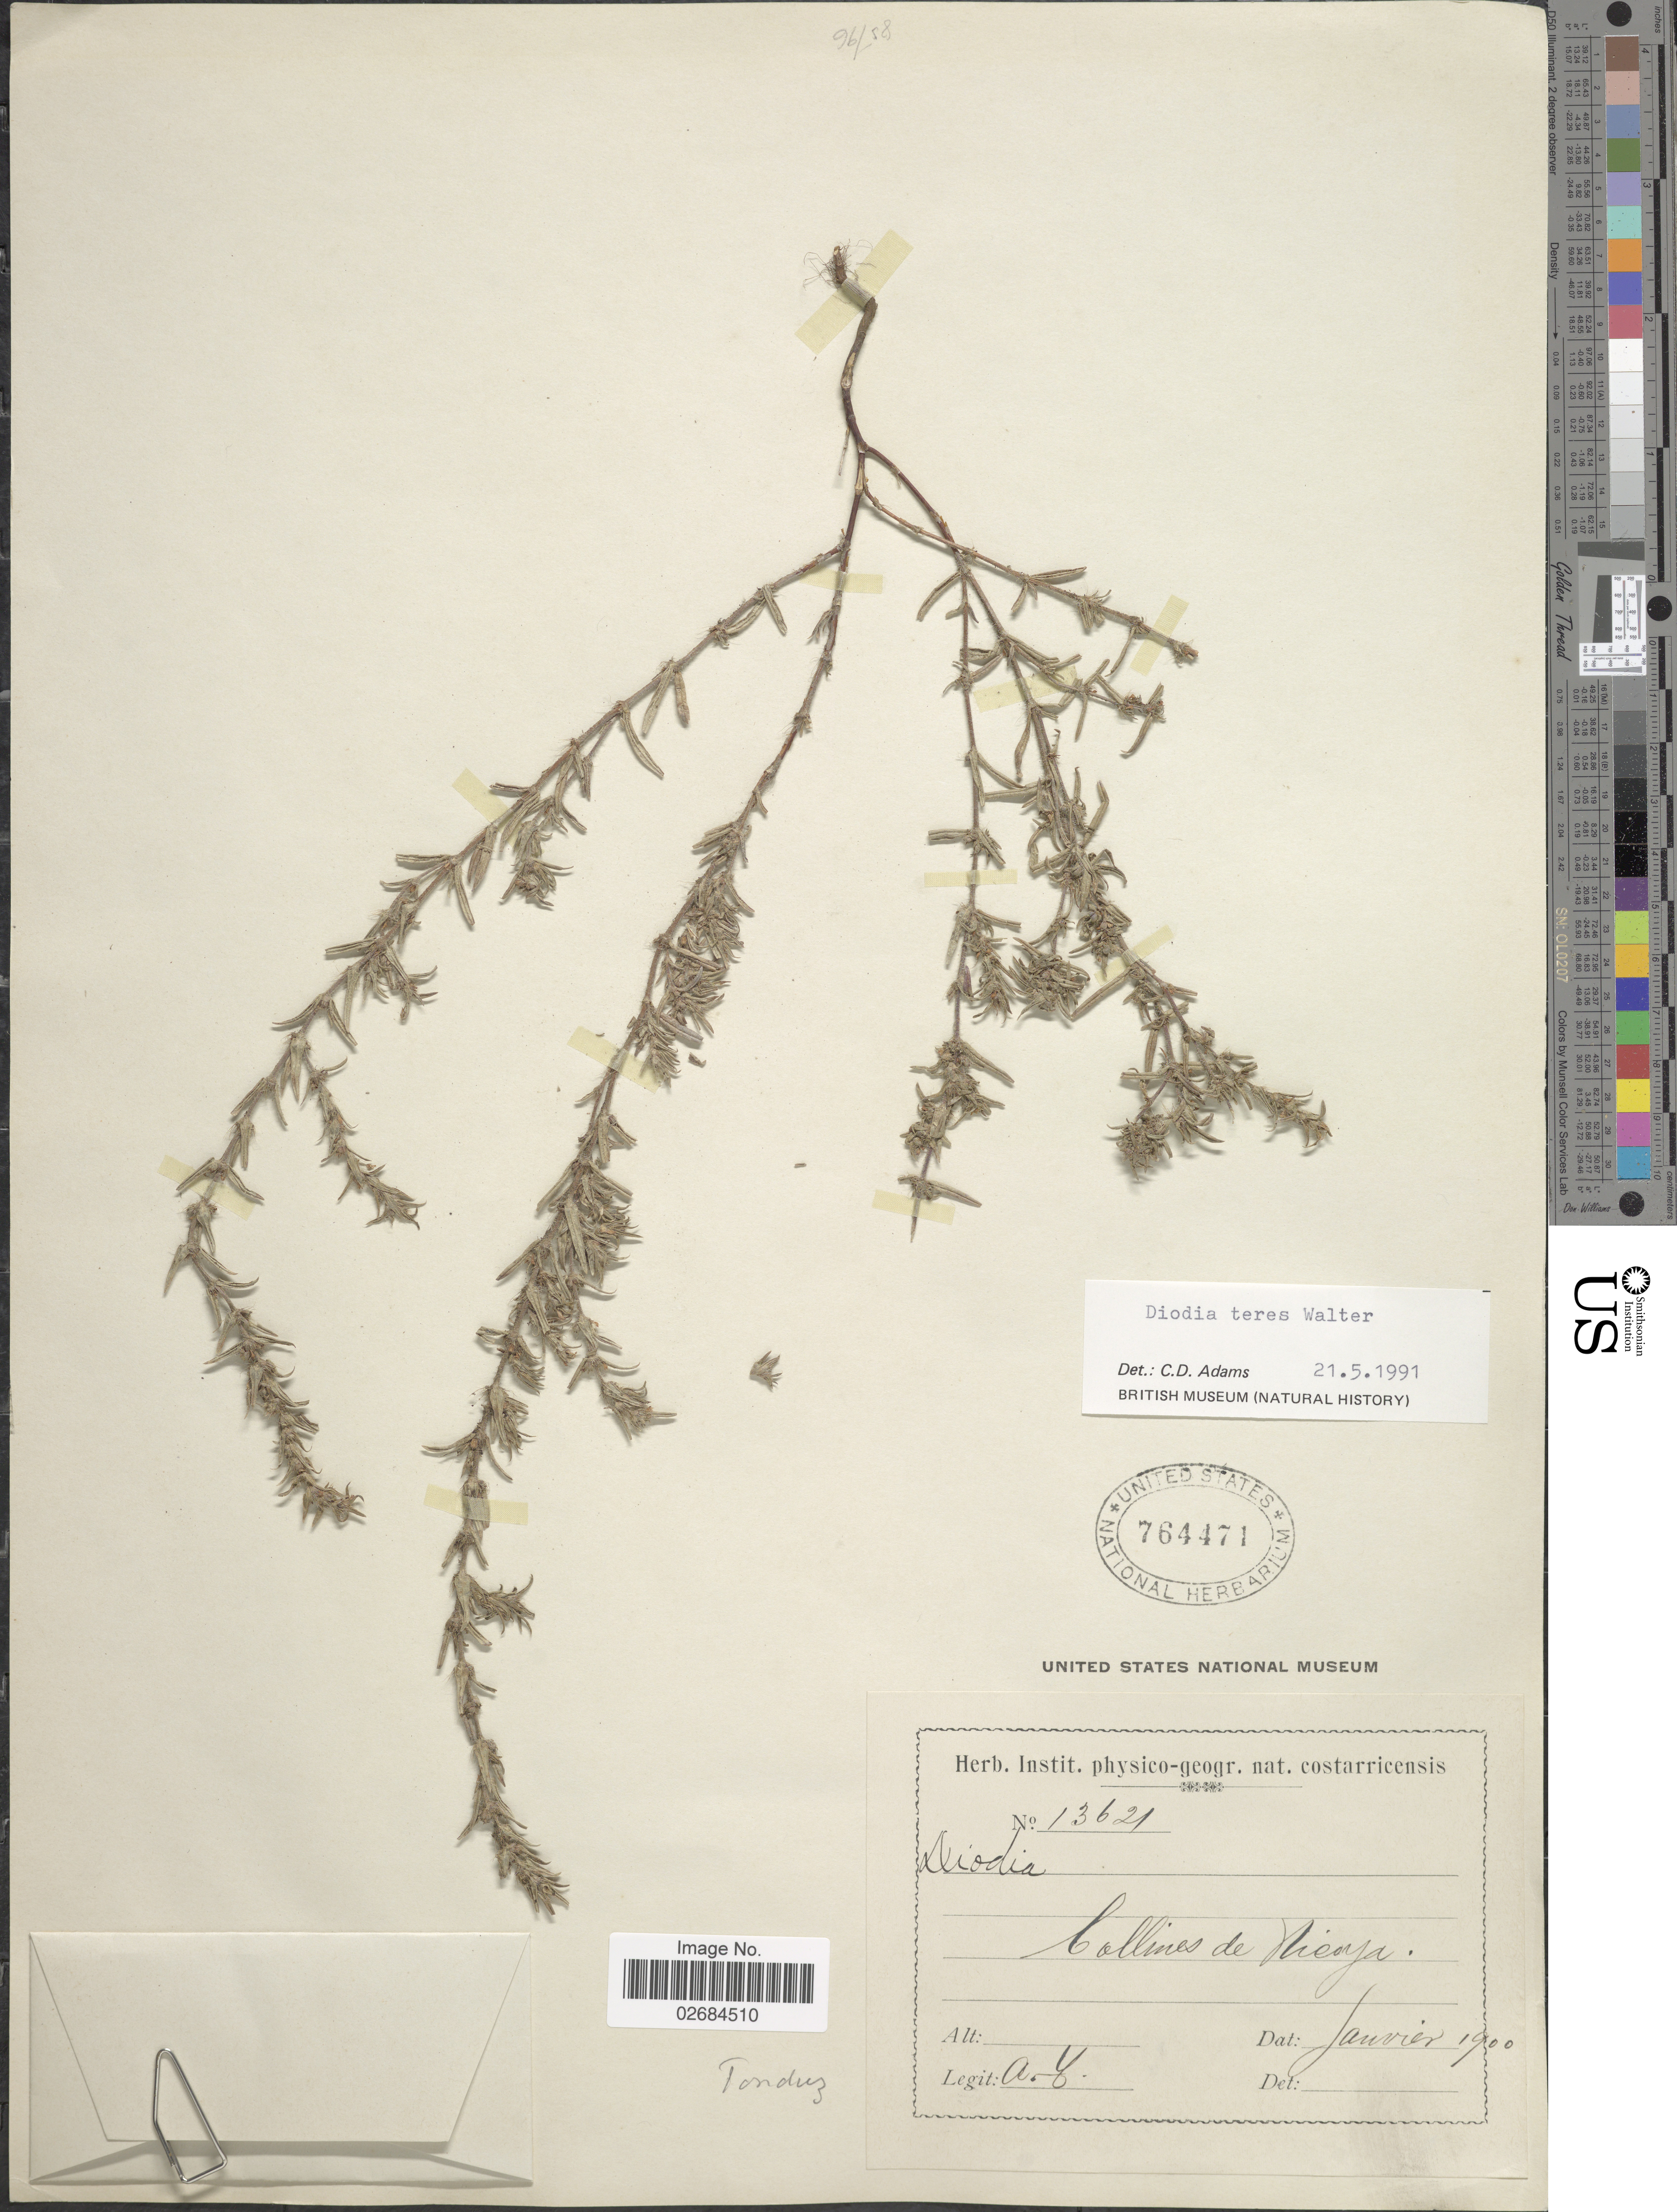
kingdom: Plantae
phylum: Tracheophyta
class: Magnoliopsida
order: Gentianales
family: Rubiaceae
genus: Diodia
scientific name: Diodia teres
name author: Walter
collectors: A. Tonduz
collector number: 13621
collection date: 1900-01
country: Costa Rica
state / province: Guanacaste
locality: Collines de Nicoya.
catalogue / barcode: US 764471